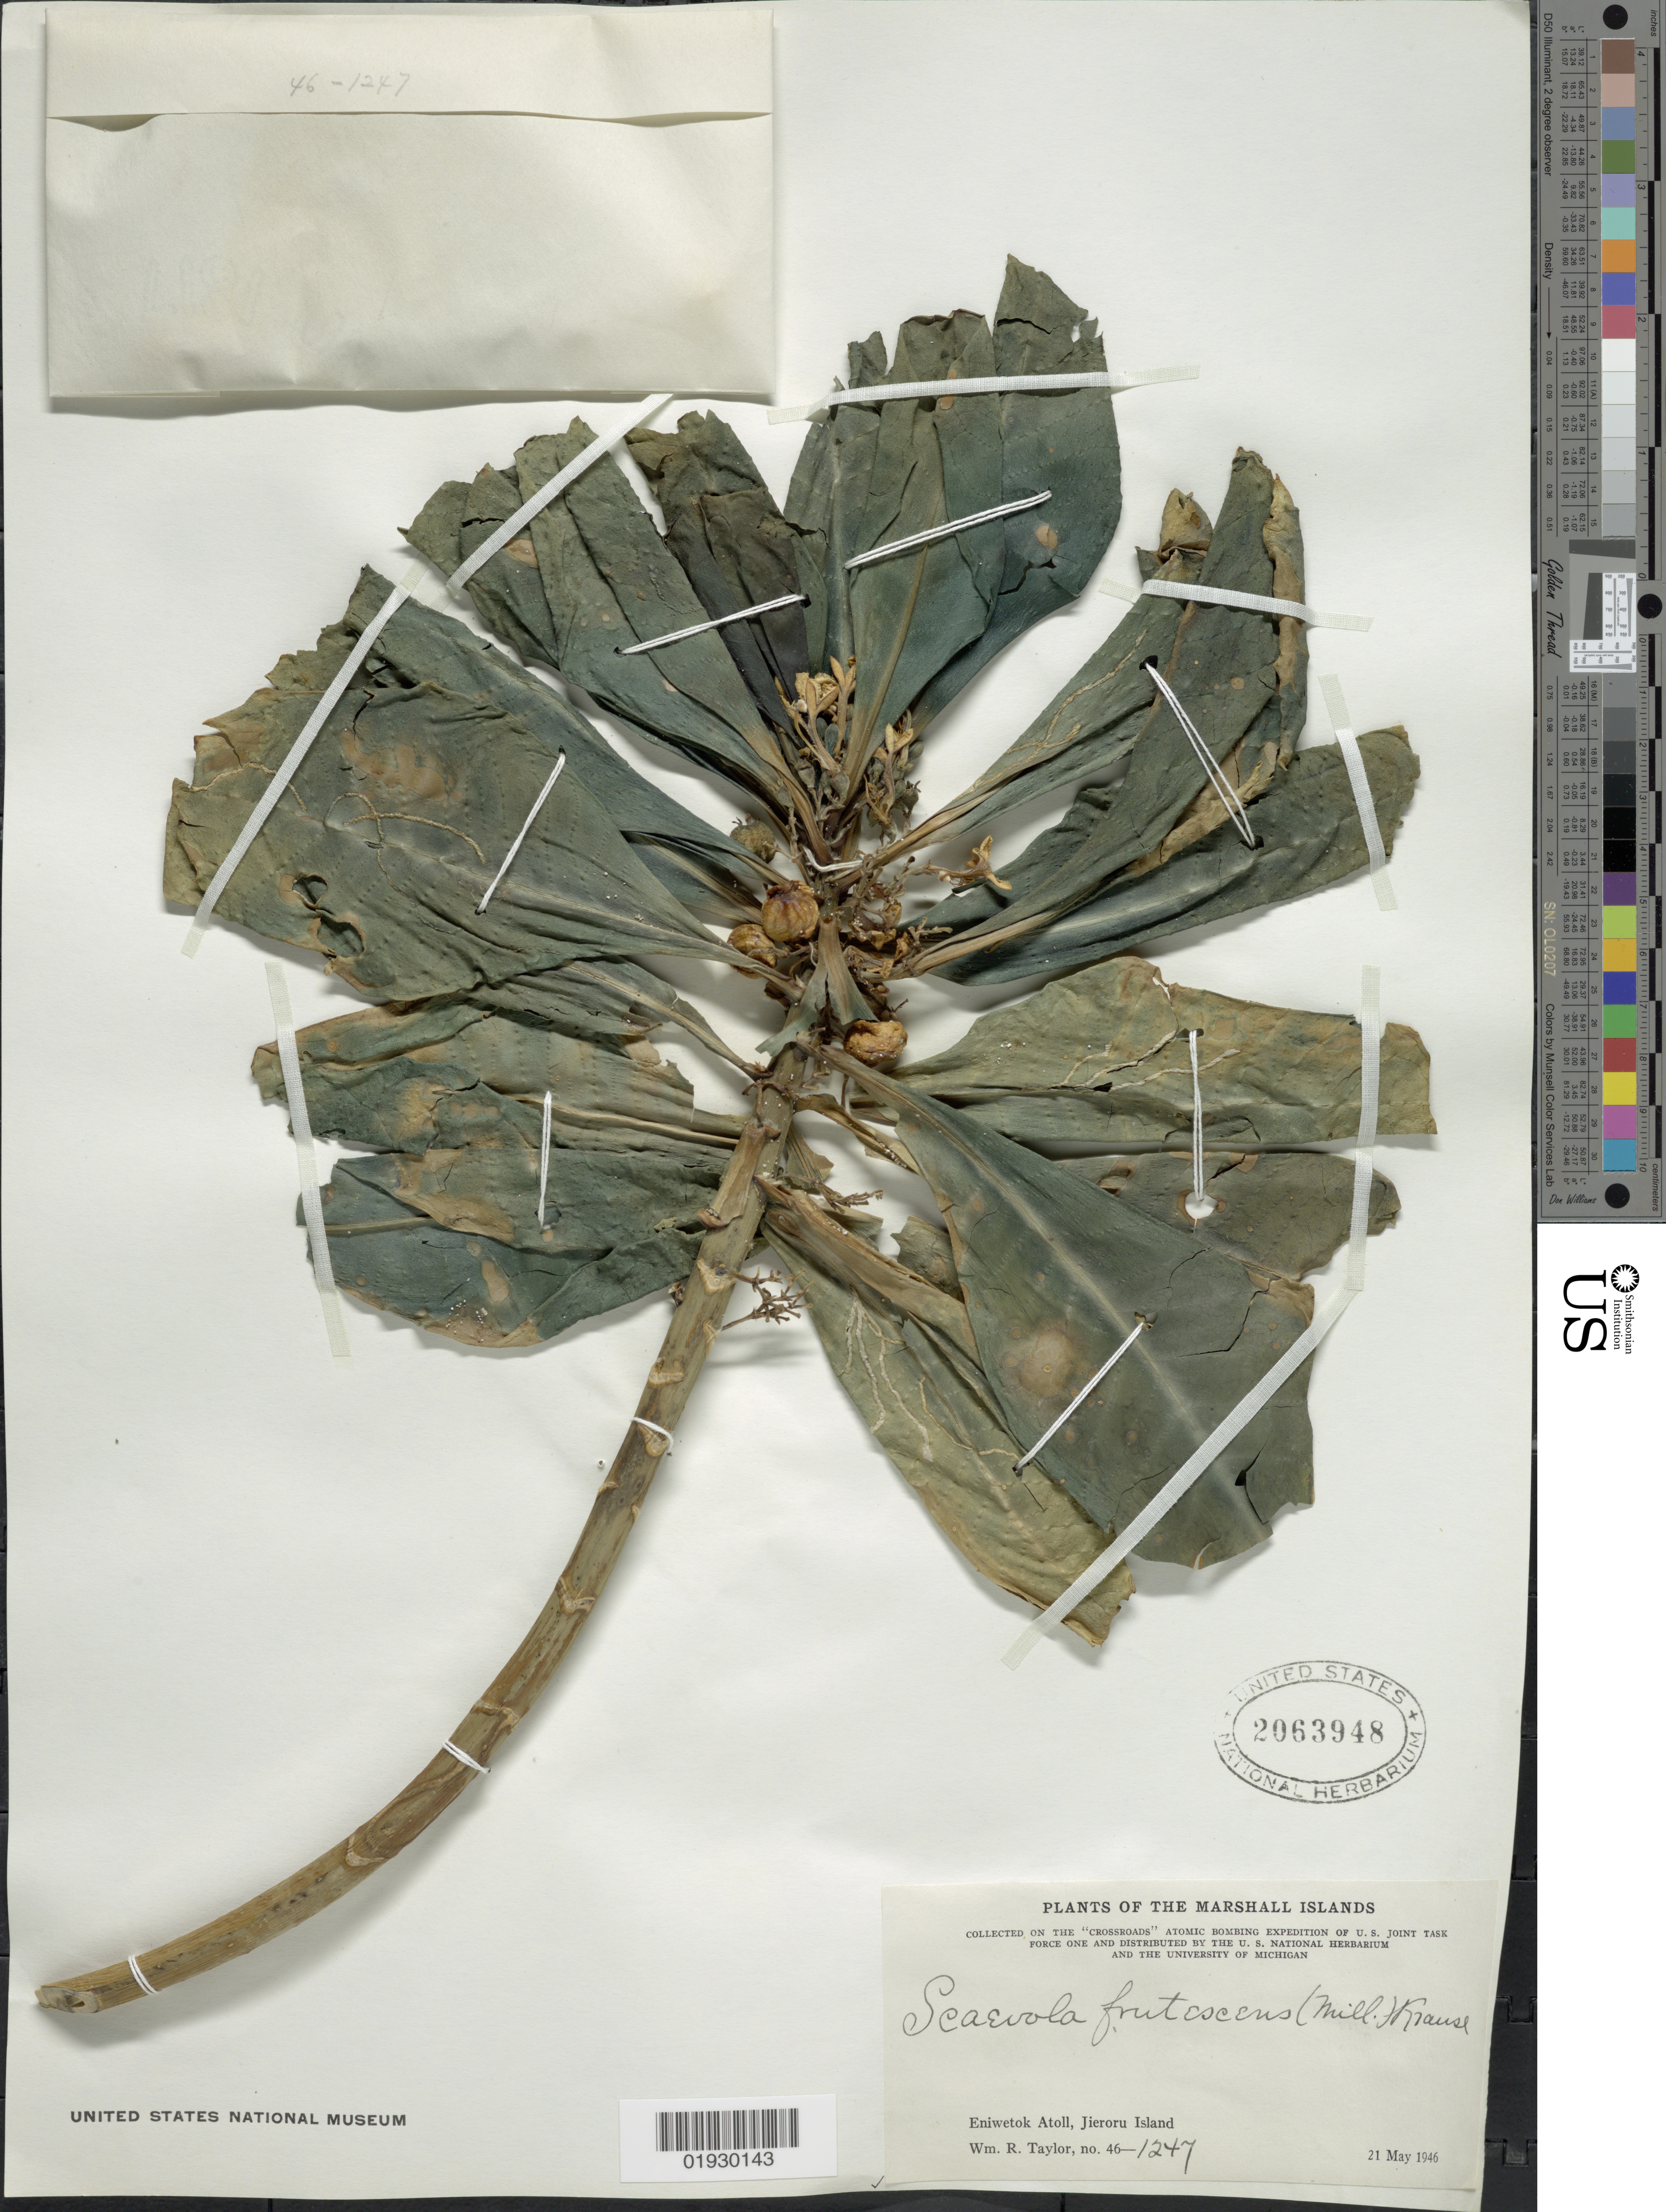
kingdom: Plantae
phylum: Tracheophyta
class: Magnoliopsida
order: Asterales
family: Goodeniaceae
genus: Scaevola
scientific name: Scaevola taccada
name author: (Gaertn.) Roxb.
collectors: W. R. Taylor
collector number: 46-1247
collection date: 1946-05-21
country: Marshall Islands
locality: Eniwetok Atoll, Jieroru Island.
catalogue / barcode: US 2063948